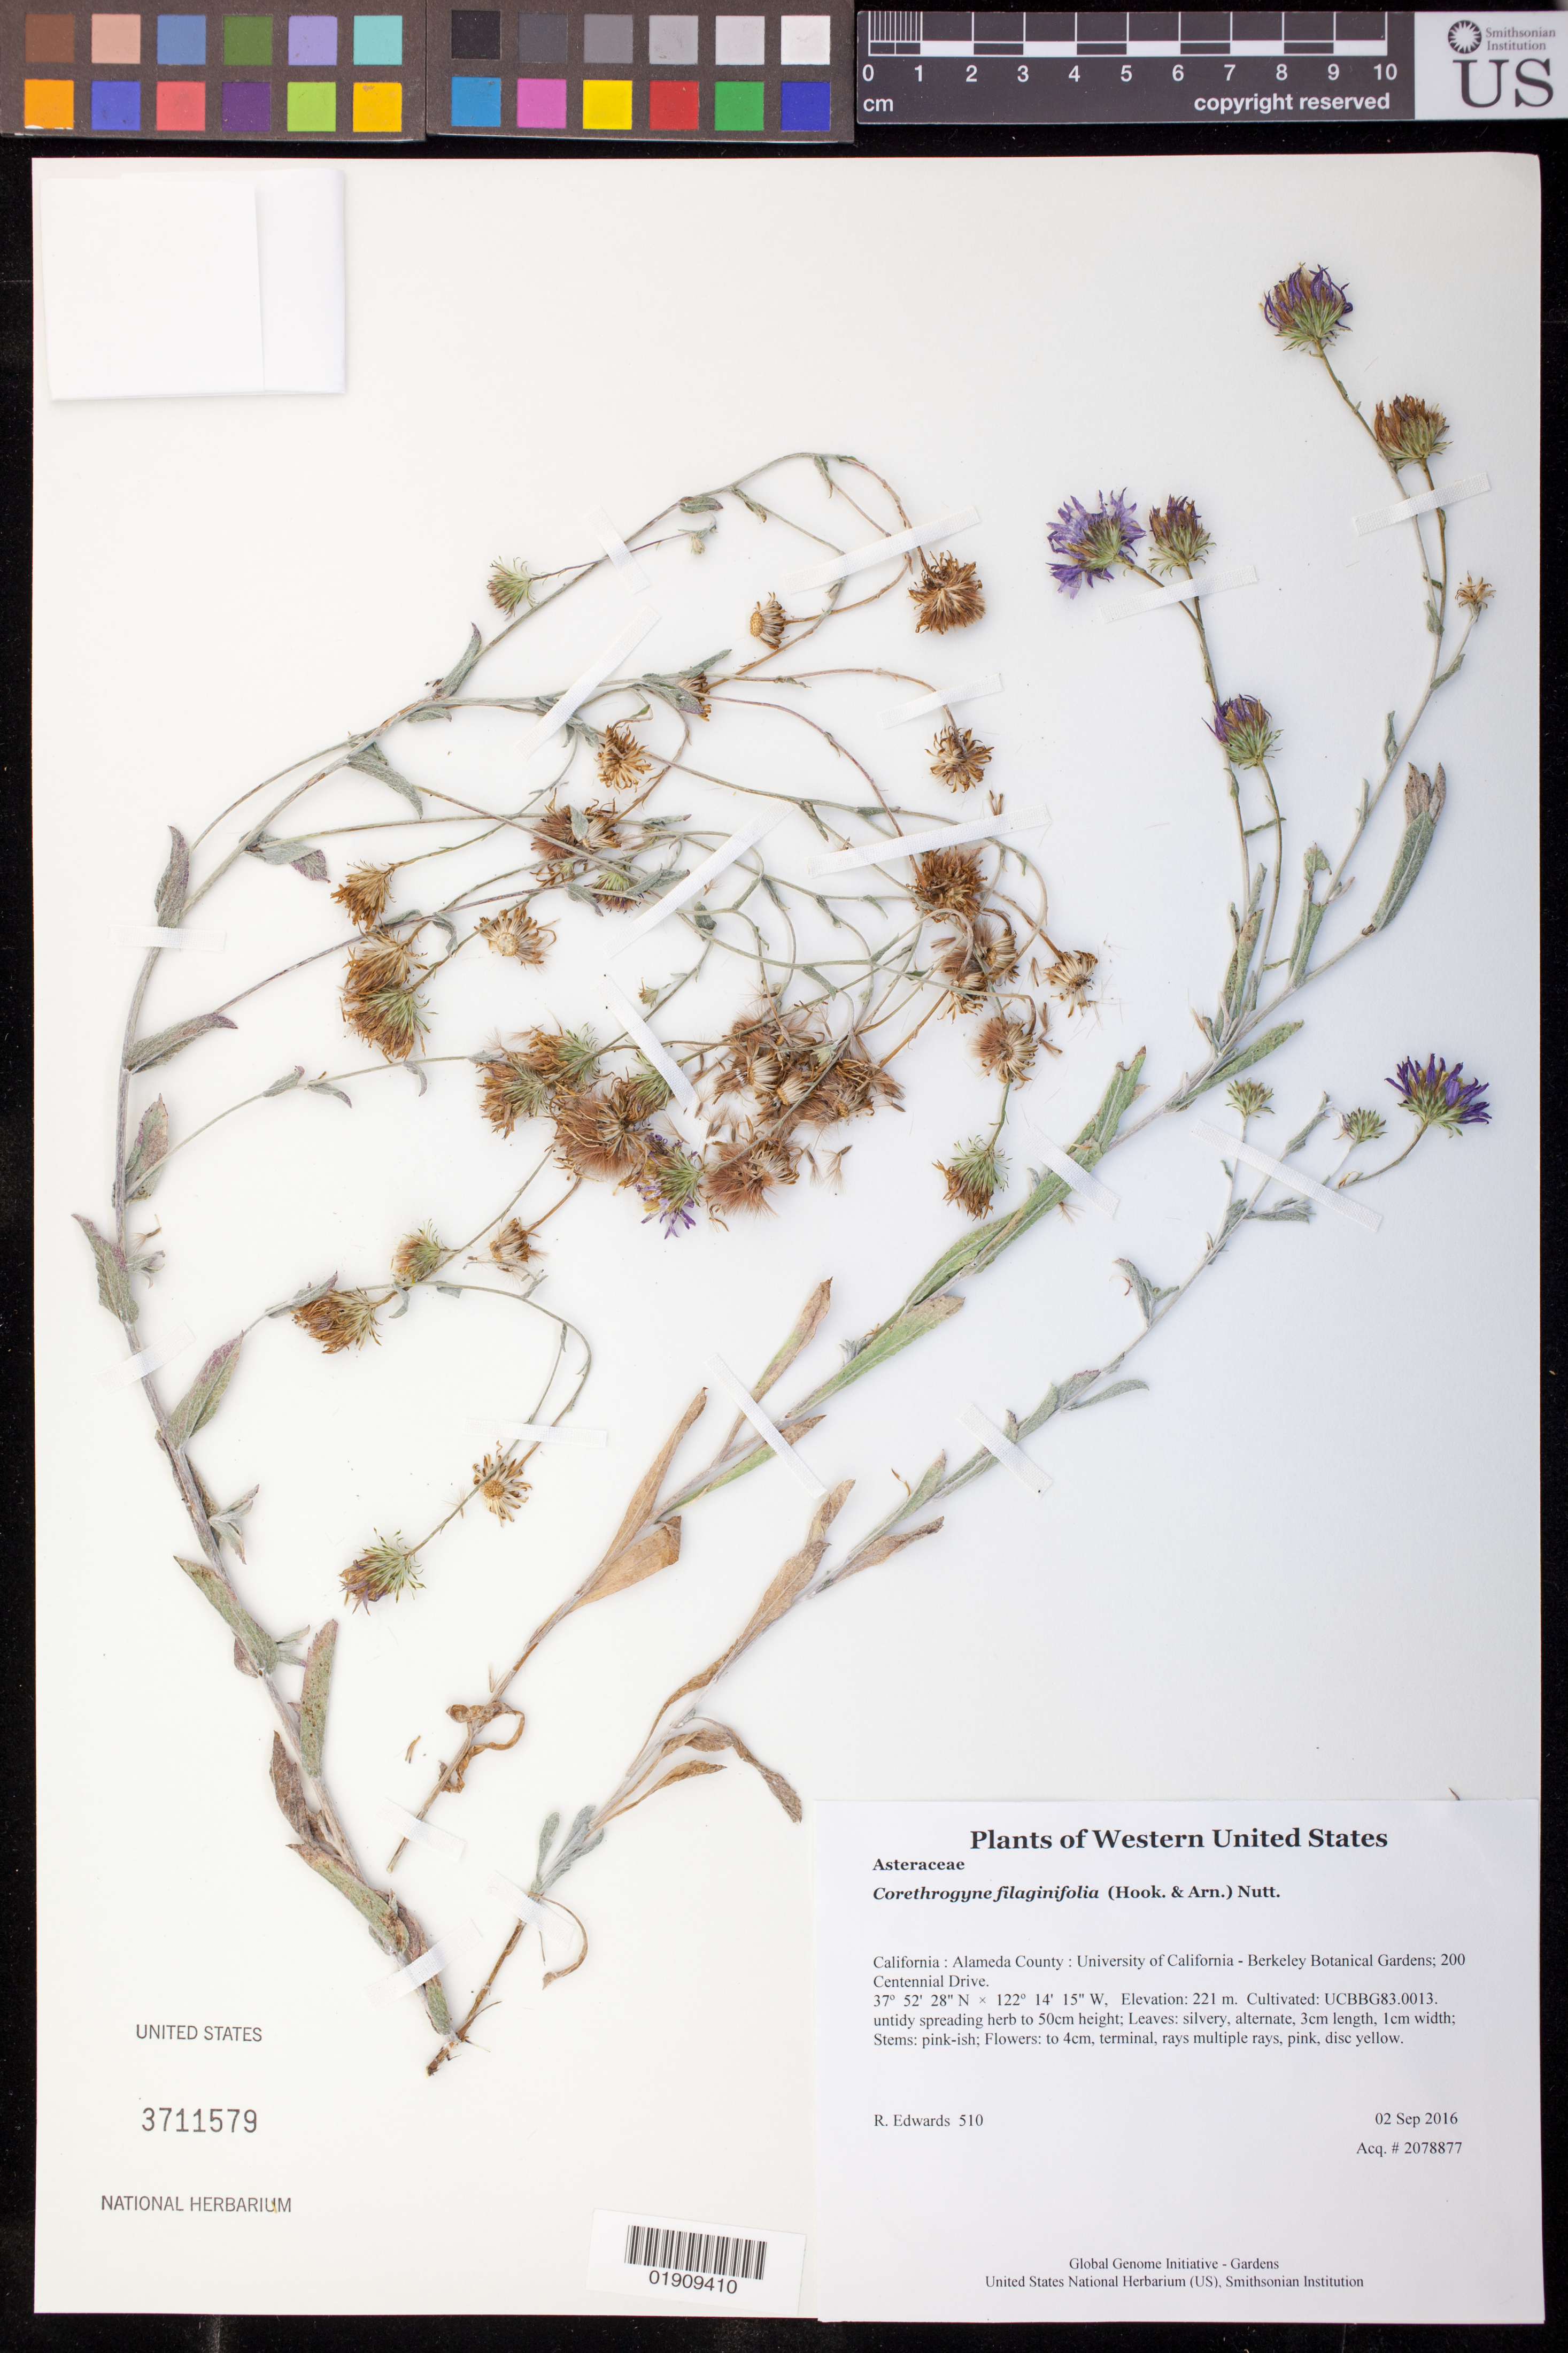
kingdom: Plantae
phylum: Tracheophyta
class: Magnoliopsida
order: Asterales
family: Asteraceae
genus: Corethrogyne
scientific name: Corethrogyne filaginifolia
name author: (Hook. & Arn.) Nutt.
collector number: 510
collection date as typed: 2 September 2016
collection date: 2016-09-02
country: United States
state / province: California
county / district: Alameda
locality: University of California - Berkeley Botanical Gardens; 200 Centennial Drive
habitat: Cultivated: UCBBG83.0013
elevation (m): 221.2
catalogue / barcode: US 3711579